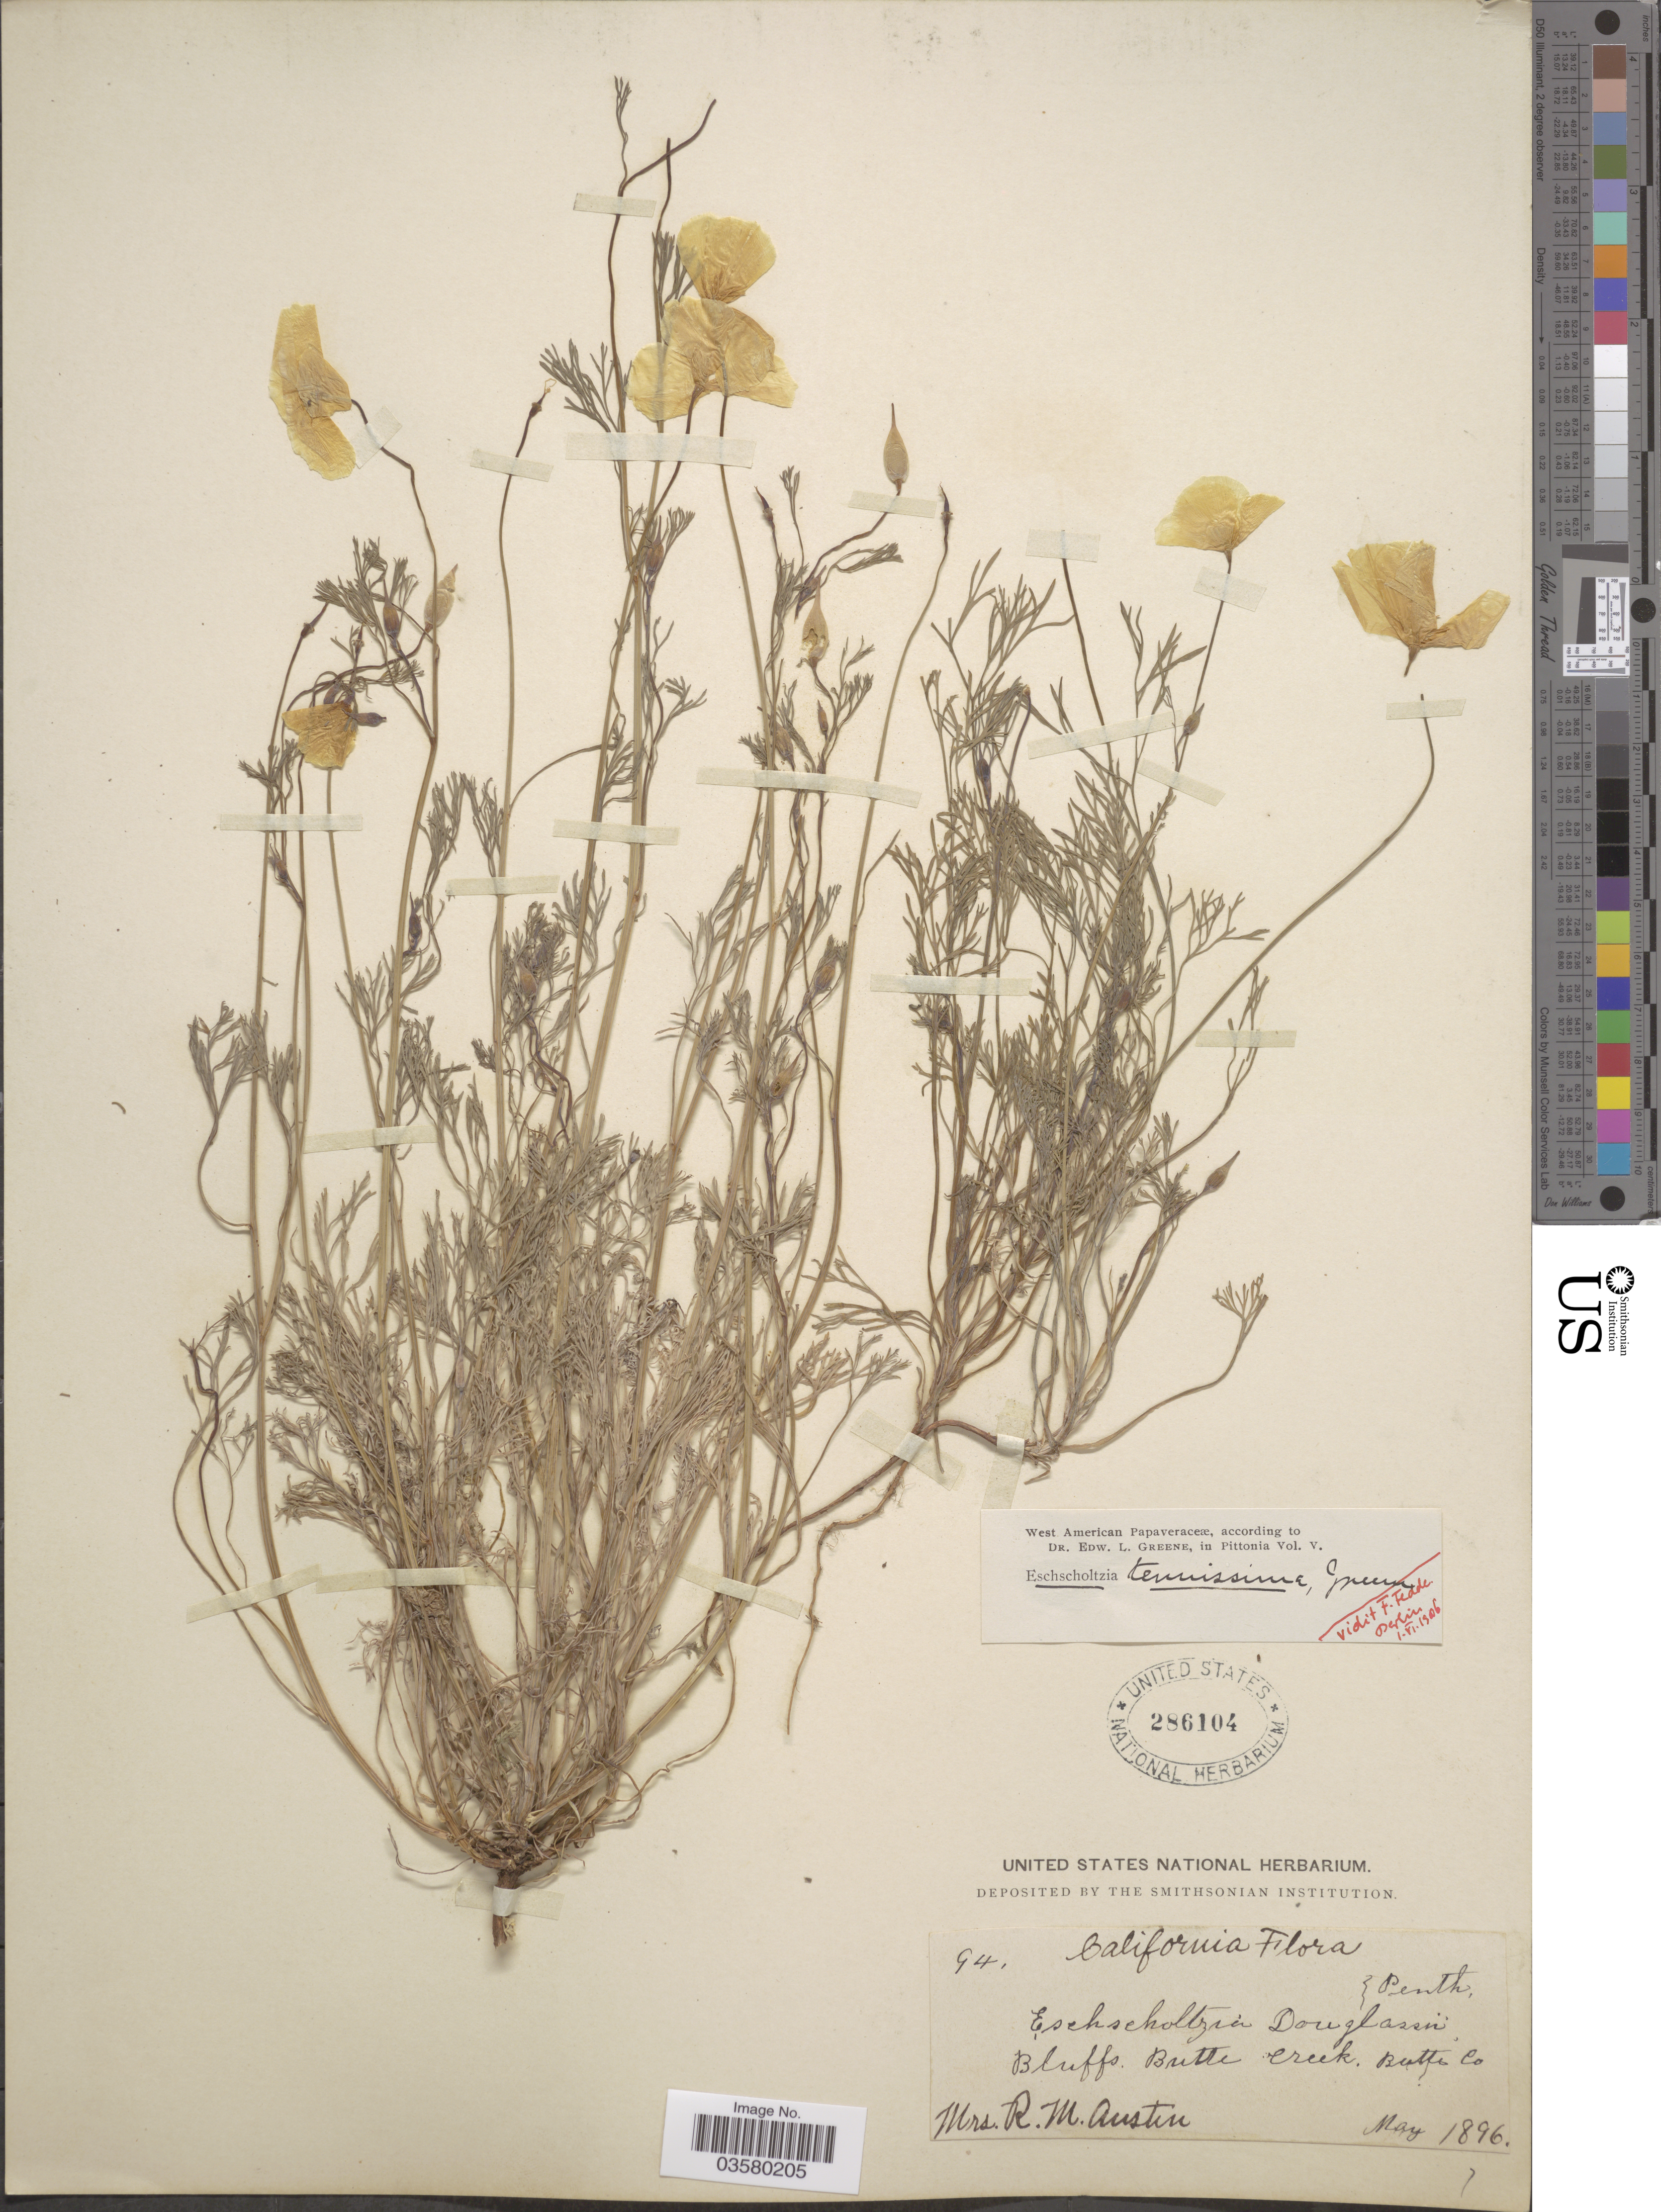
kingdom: Plantae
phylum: Tracheophyta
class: Magnoliopsida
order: Ranunculales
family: Papaveraceae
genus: Eschscholzia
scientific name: Eschscholzia caespitosa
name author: Benth.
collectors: R. Austin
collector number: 94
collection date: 1896-05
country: United States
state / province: California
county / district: Butte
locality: Bluffs. Butte Creek. Butte Co.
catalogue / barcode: US 286104